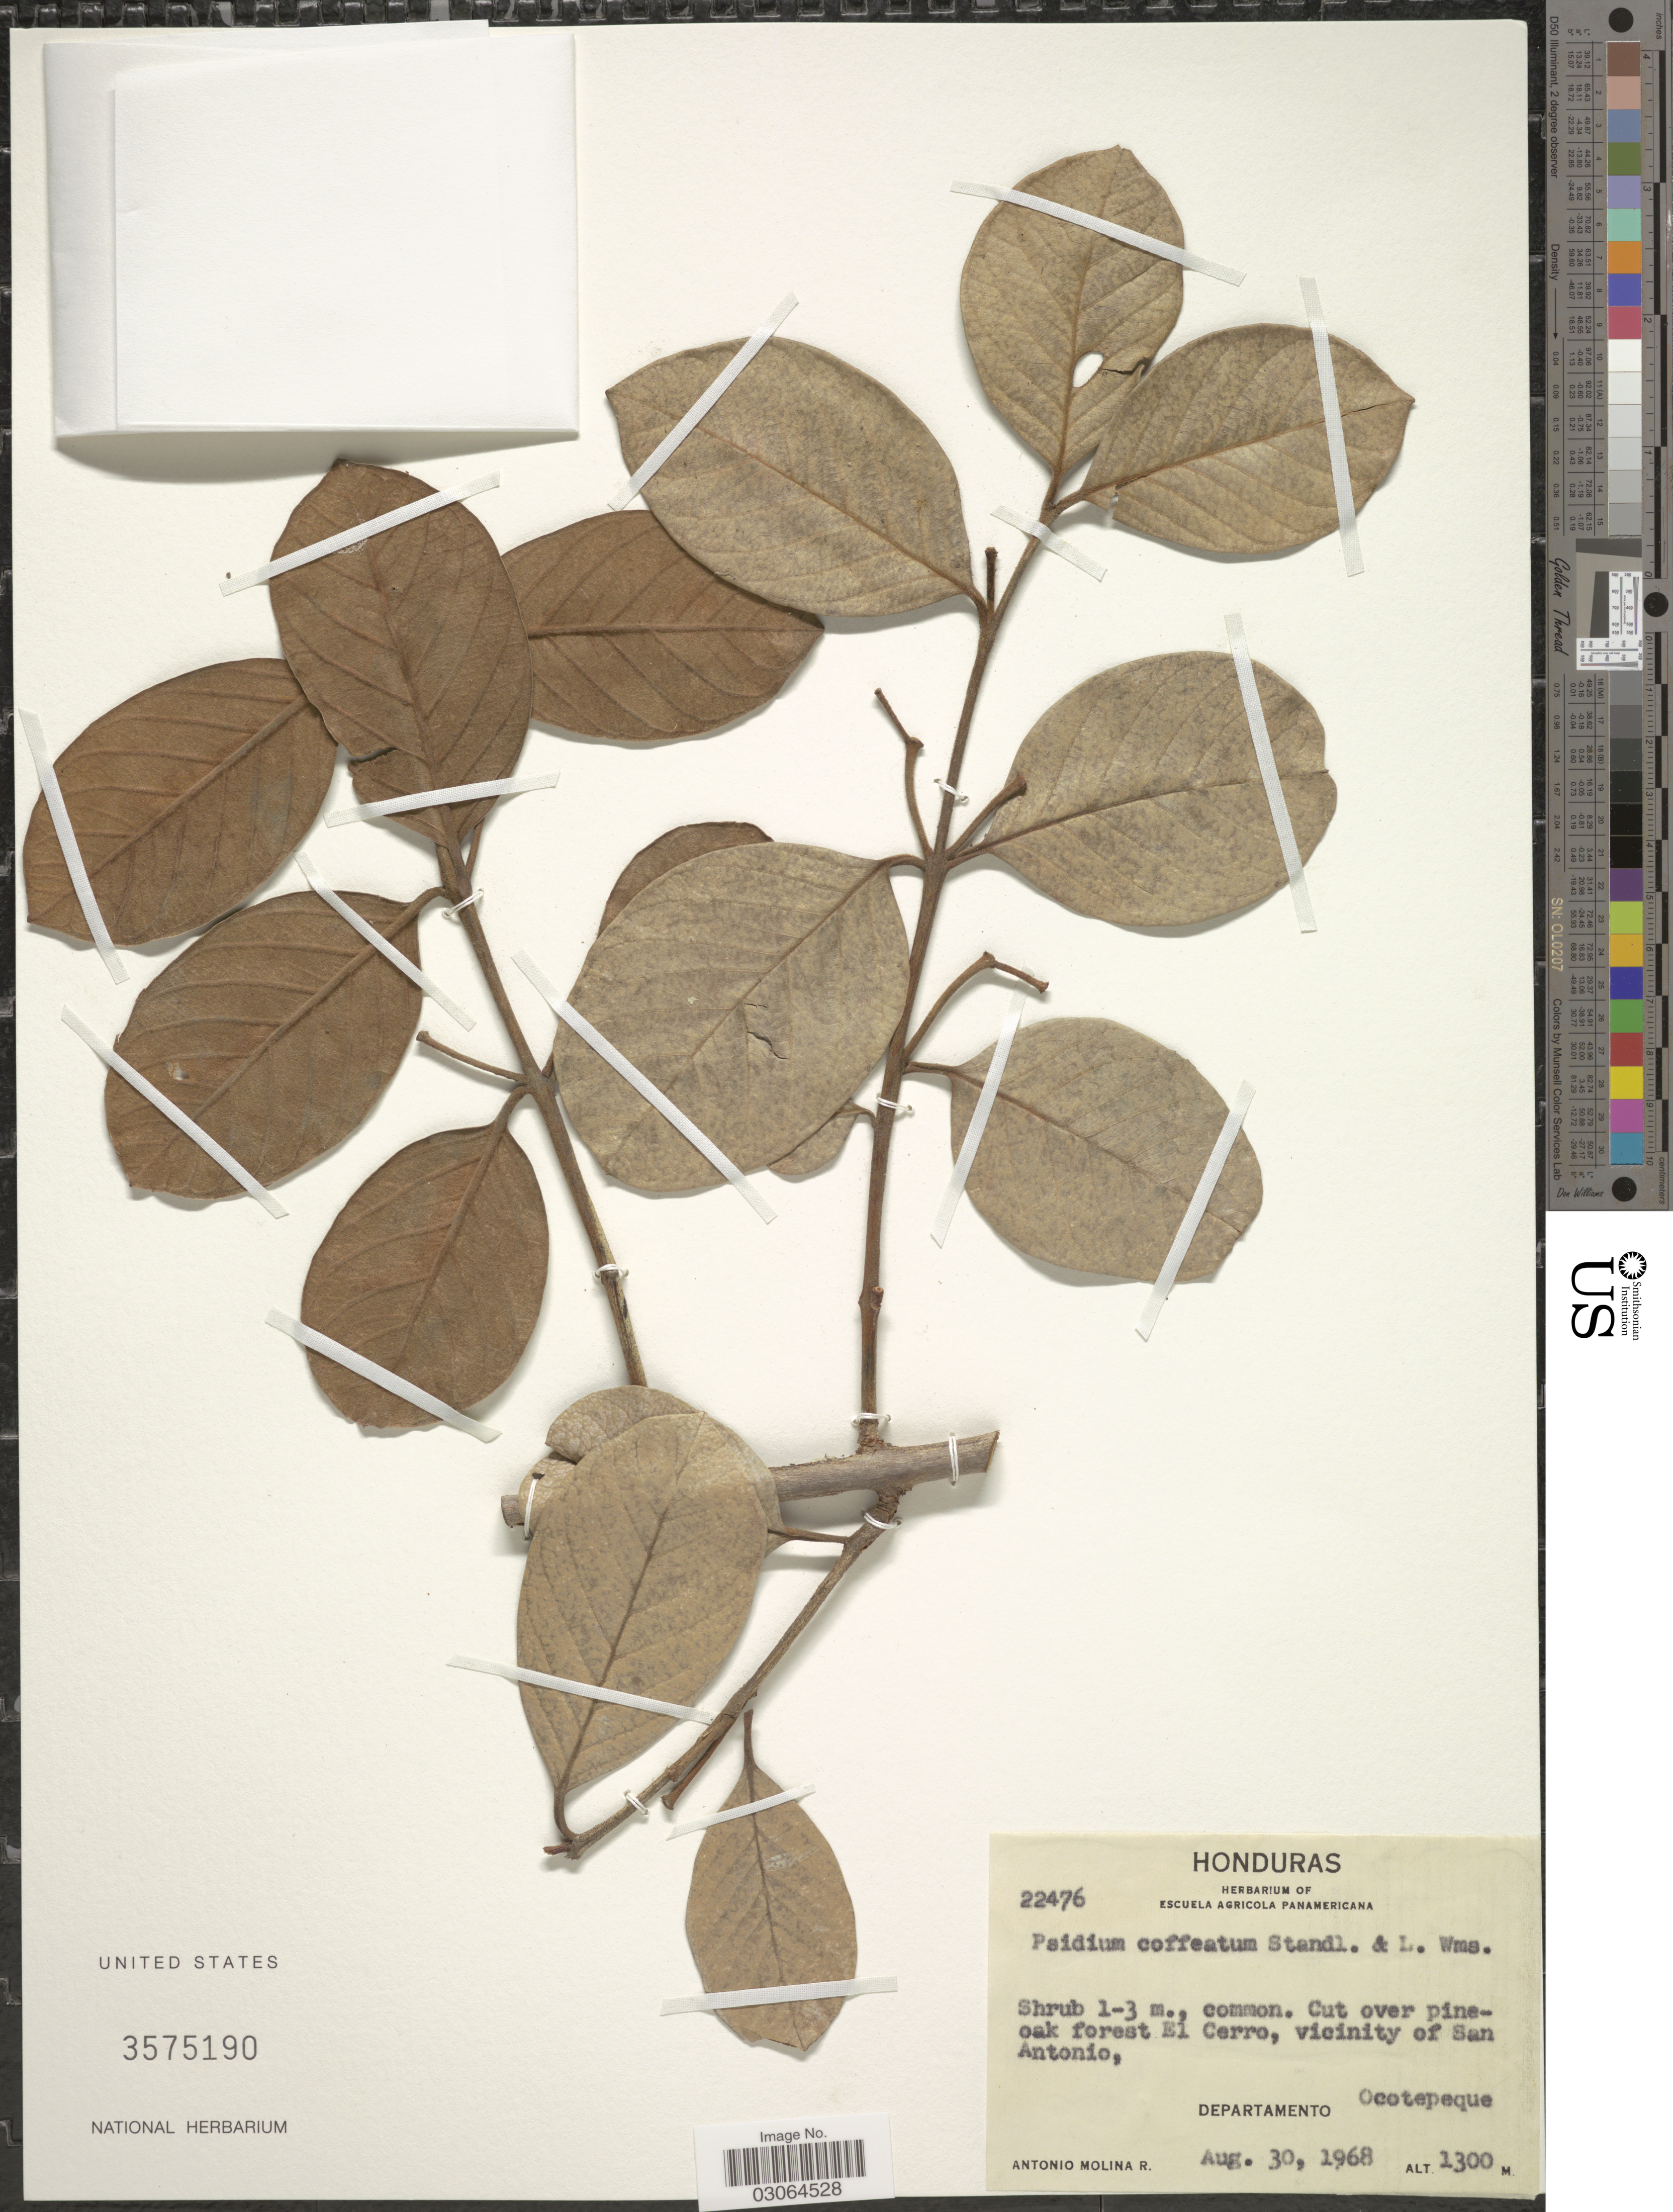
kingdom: Plantae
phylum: Tracheophyta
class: Magnoliopsida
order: Myrtales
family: Myrtaceae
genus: Psidium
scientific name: Psidium coffeatum Standl. & L.O. Williams ined.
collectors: A. Molina R.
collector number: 22476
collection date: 1968-08-30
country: Honduras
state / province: Ocotepeque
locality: Cut over pine-oak forest El Cerro, vicinity of San Antonio, Departamento Ocotepeque.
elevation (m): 1300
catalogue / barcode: US 3575190